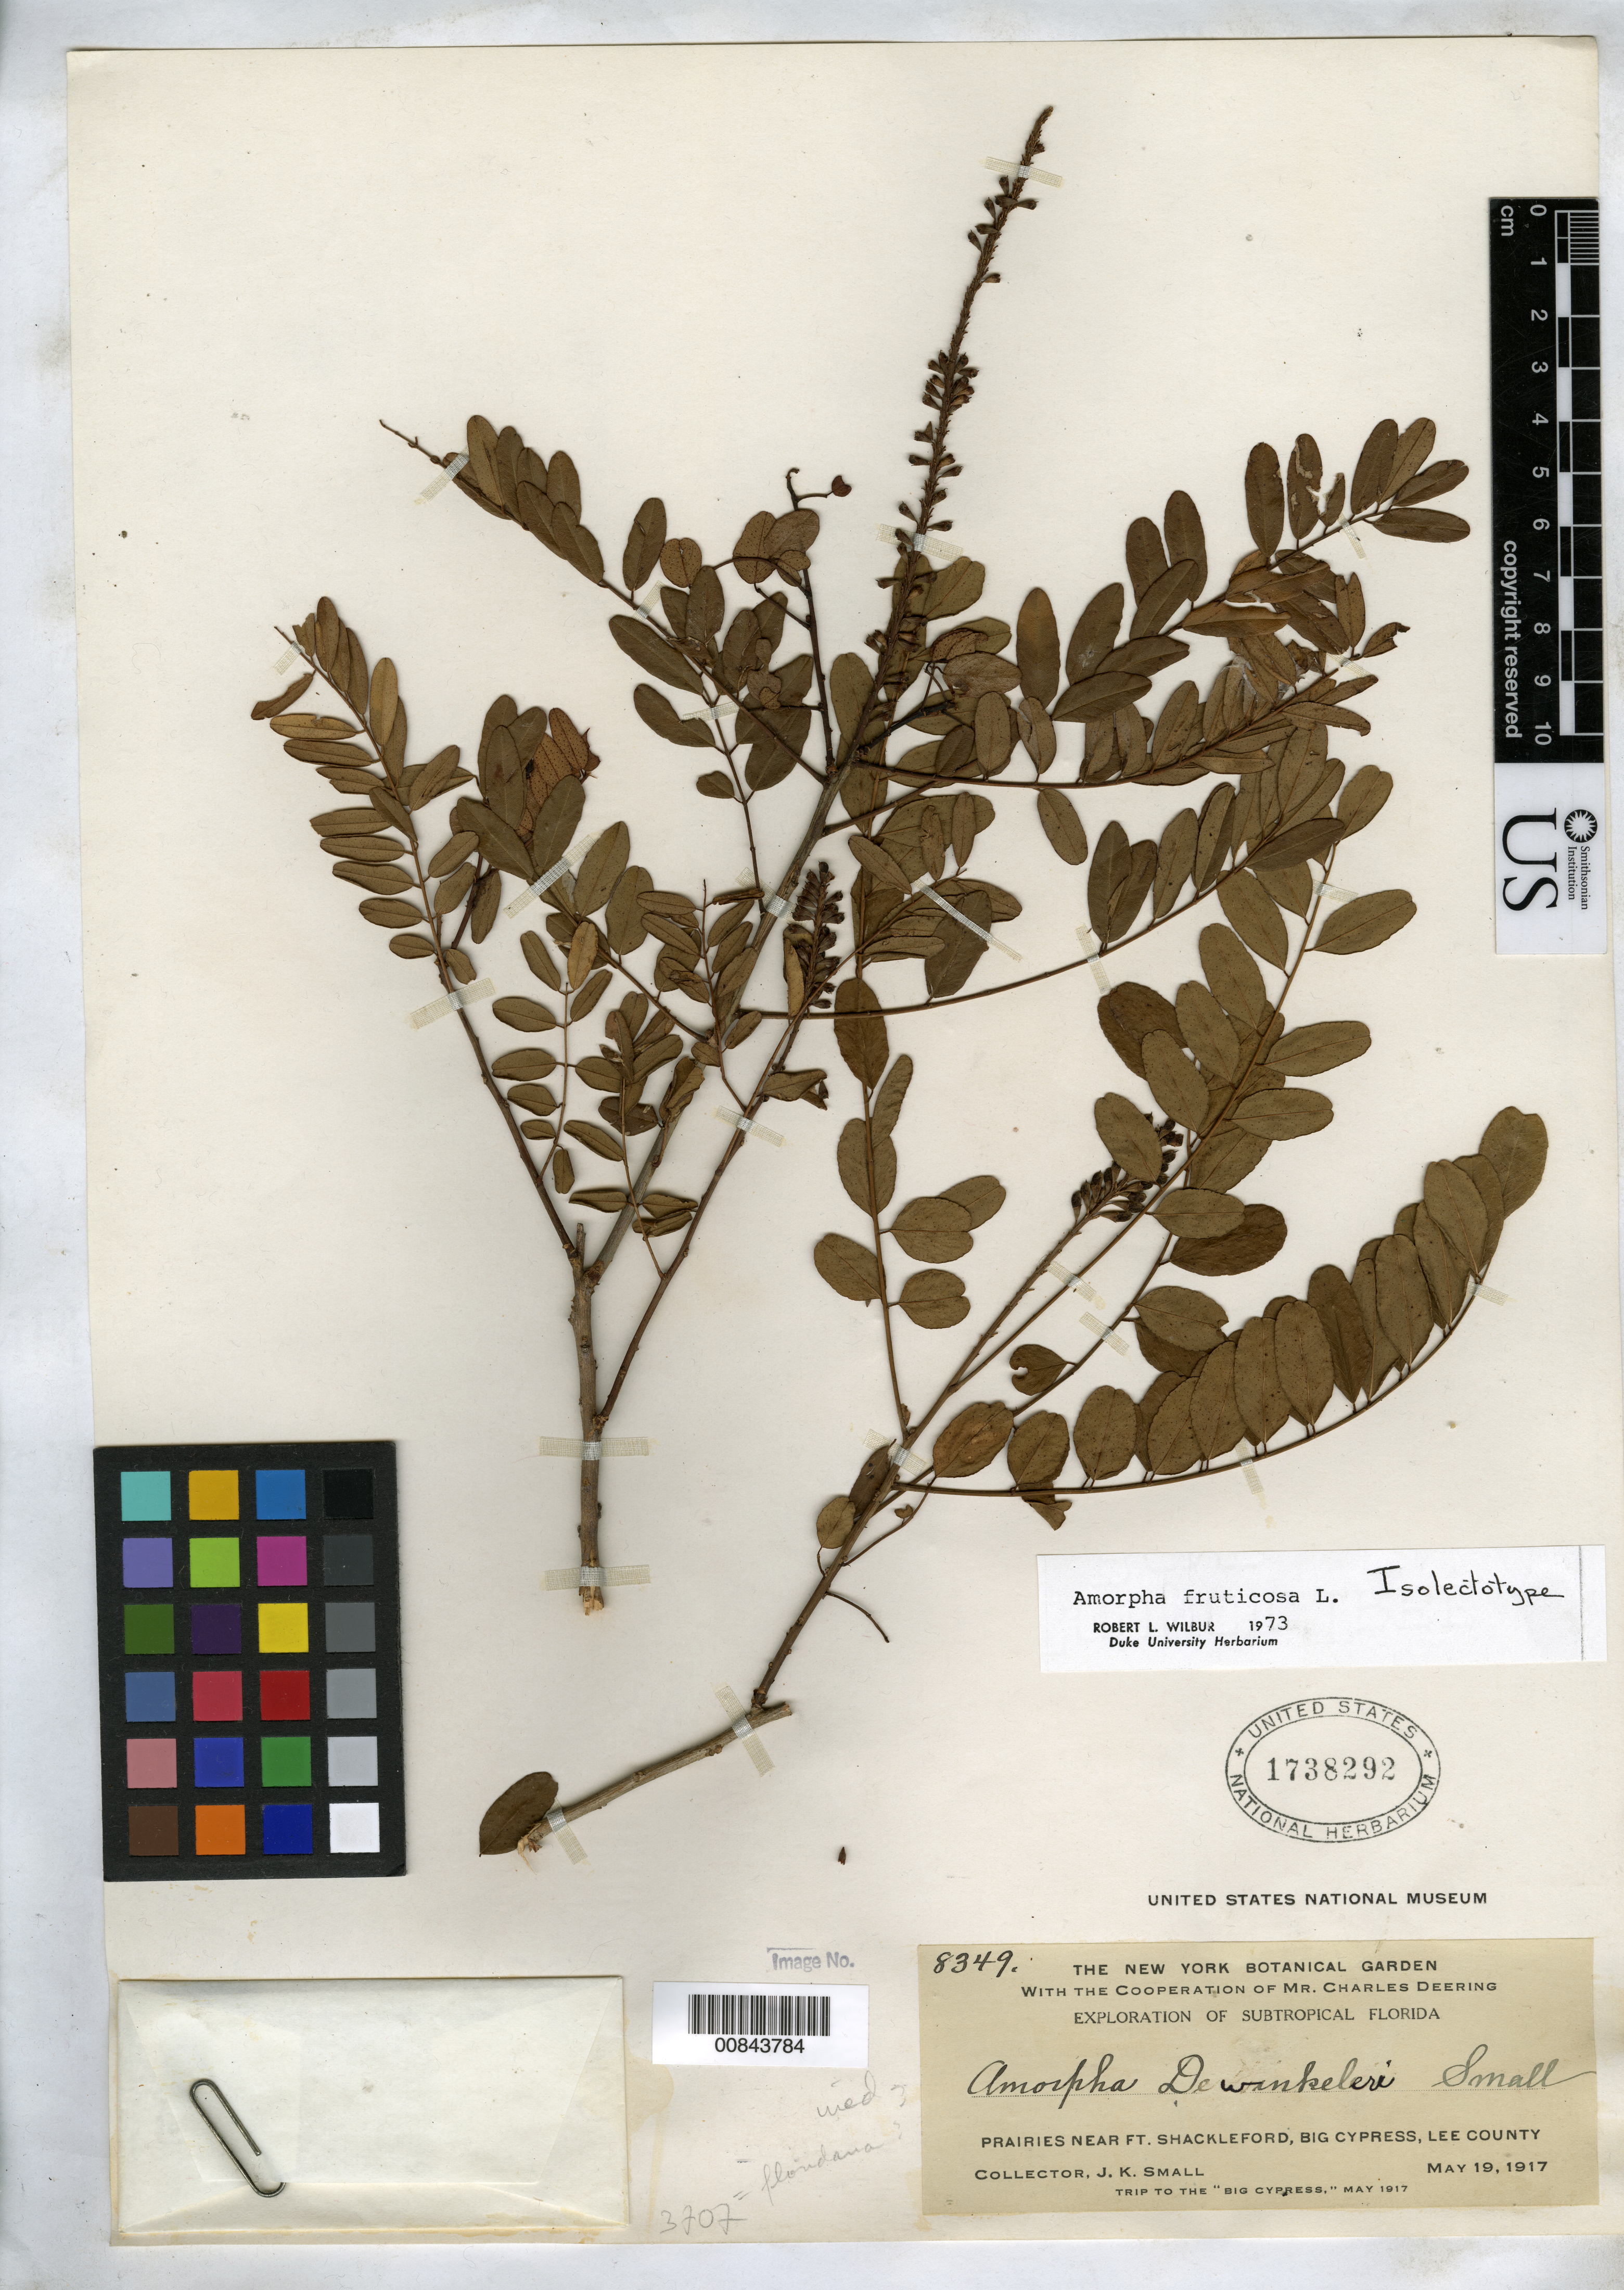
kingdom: Plantae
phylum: Tracheophyta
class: Magnoliopsida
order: Fabales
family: Fabaceae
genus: Amorpha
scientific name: Amorpha dewinkeleri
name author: Small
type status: Isolectotype; Type Collection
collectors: J. K. Small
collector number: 8349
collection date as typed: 19 May 1917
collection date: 1917-05-19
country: United States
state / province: Florida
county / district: Lee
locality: Near Ft. Schackleford, Big Cypress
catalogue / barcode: US 1738292